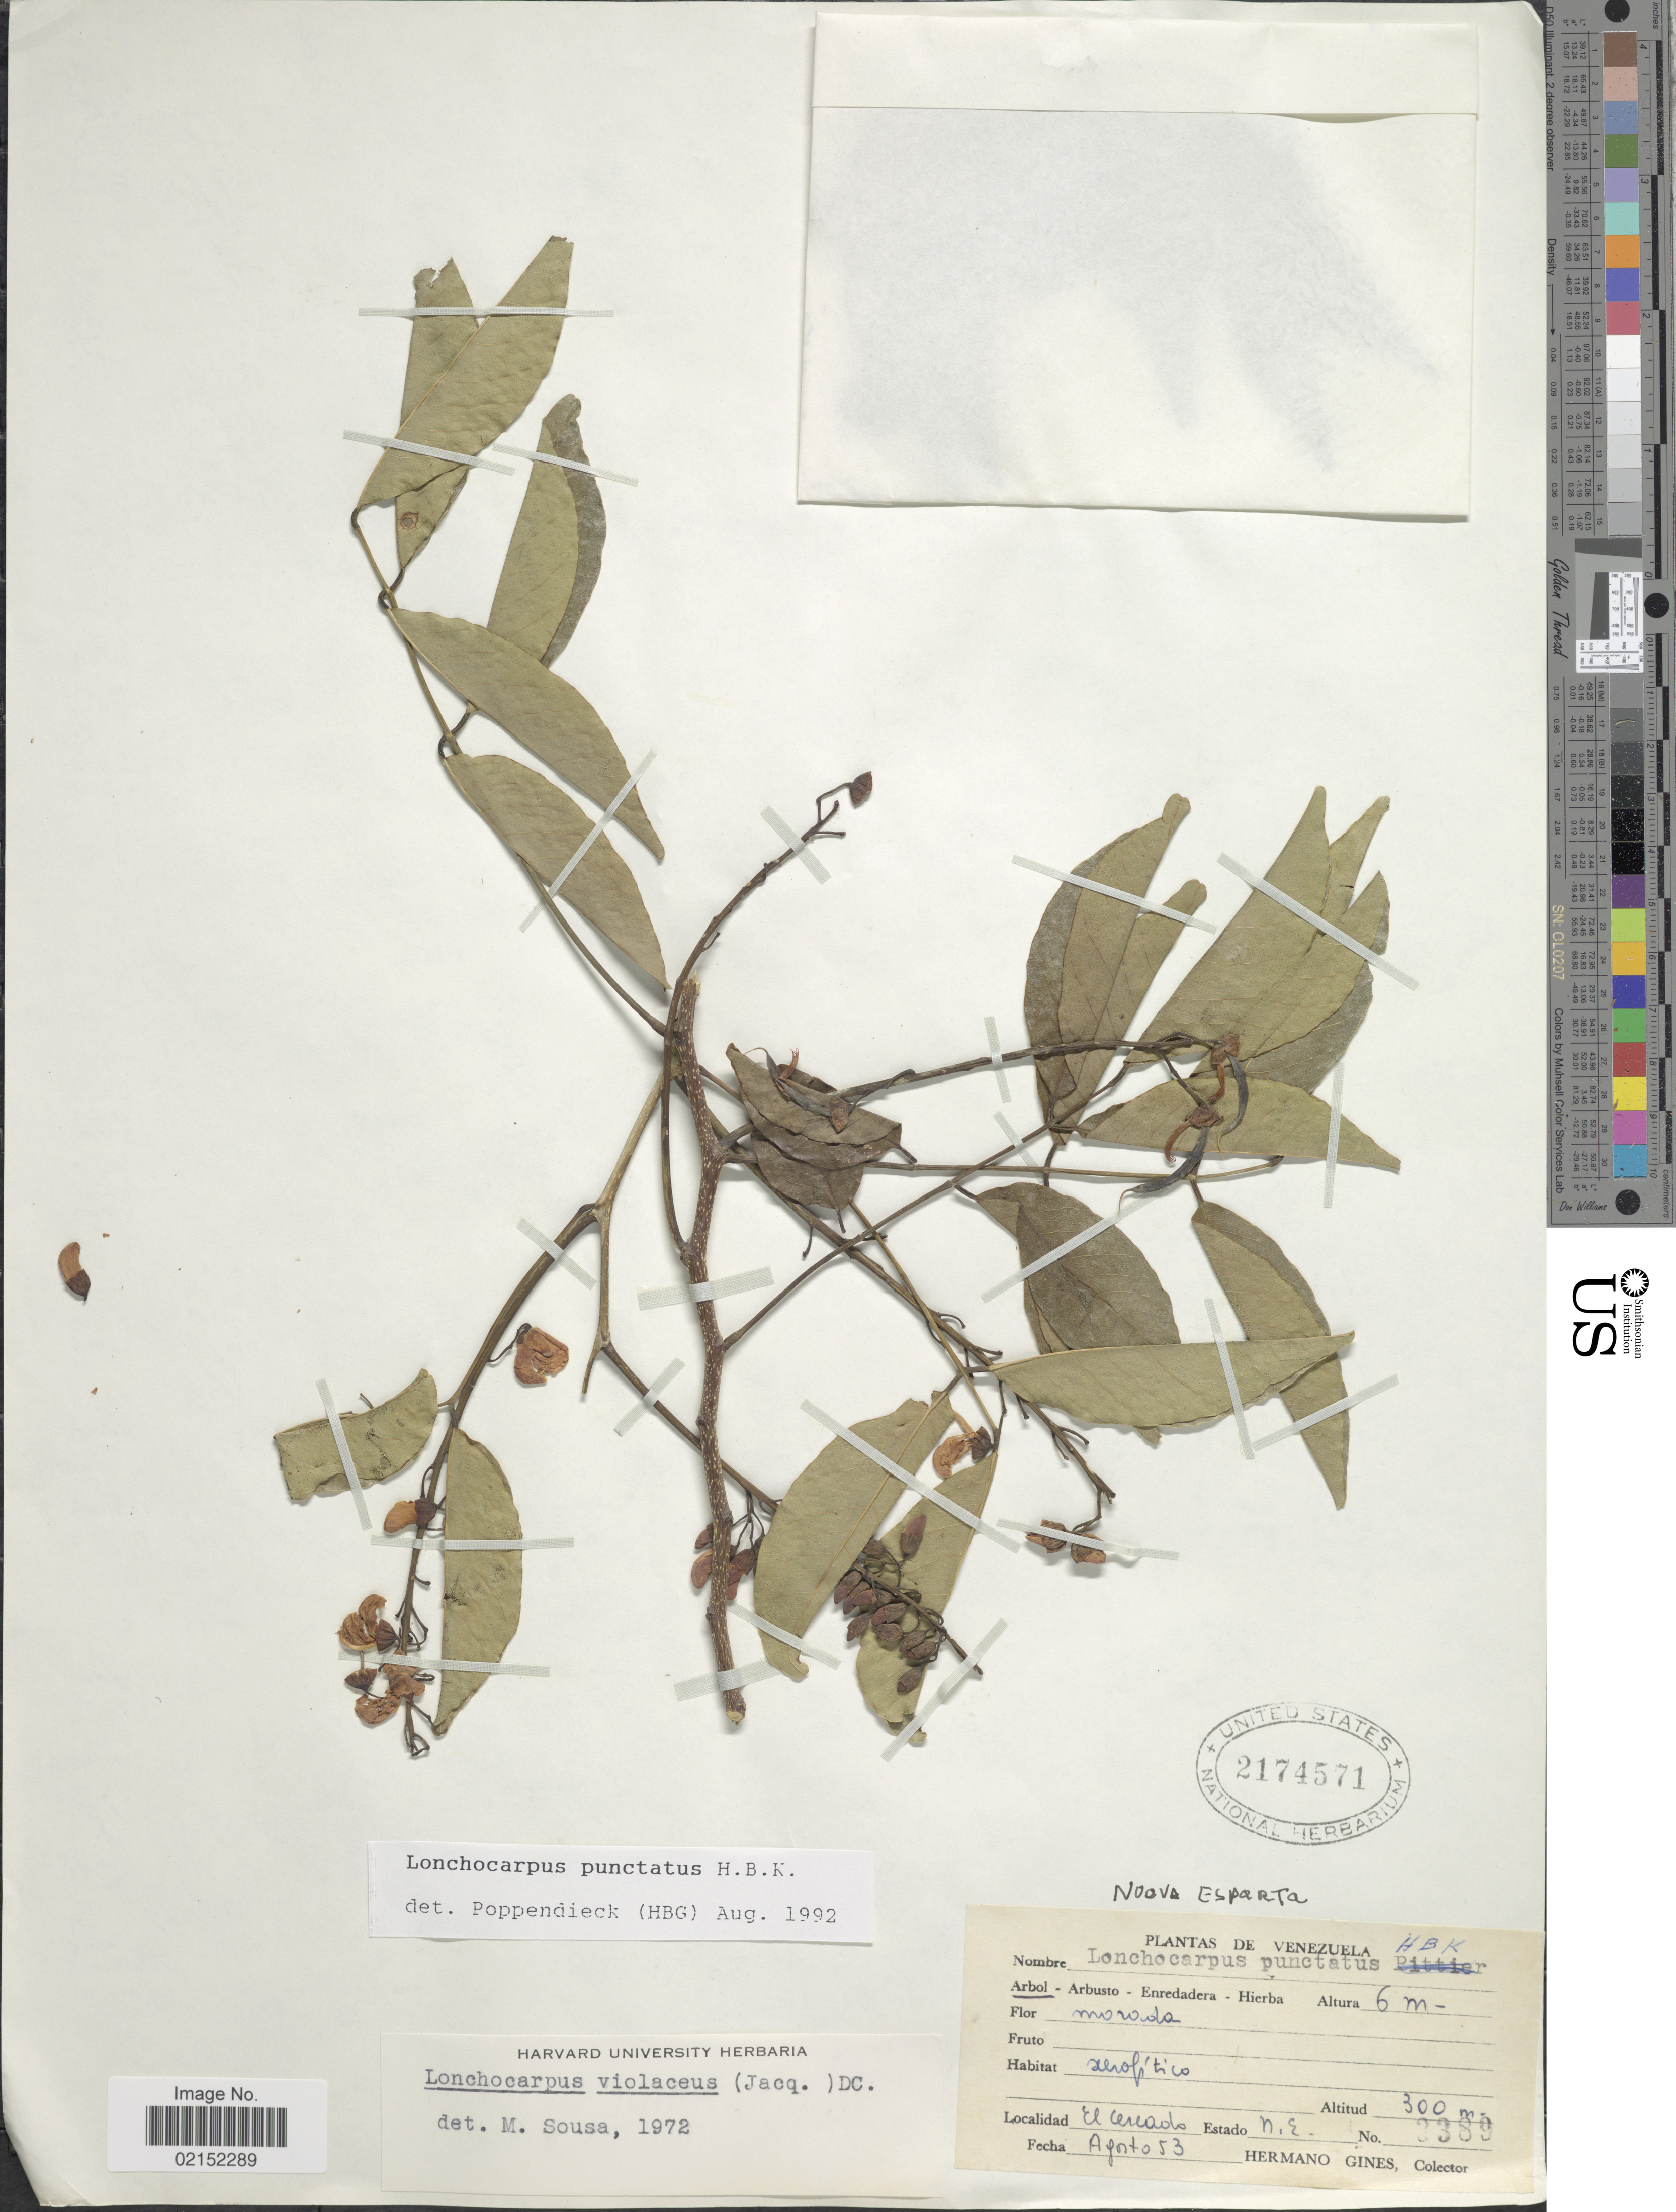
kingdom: Plantae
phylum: Tracheophyta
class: Magnoliopsida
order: Fabales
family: Fabaceae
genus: Lonchocarpus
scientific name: Lonchocarpus punctatus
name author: Kunth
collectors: Bro. Gines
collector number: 3389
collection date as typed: Transcribed d/m/y: /8/53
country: Venezuela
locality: El cercado, Estado N.E.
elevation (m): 300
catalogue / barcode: US 2174571